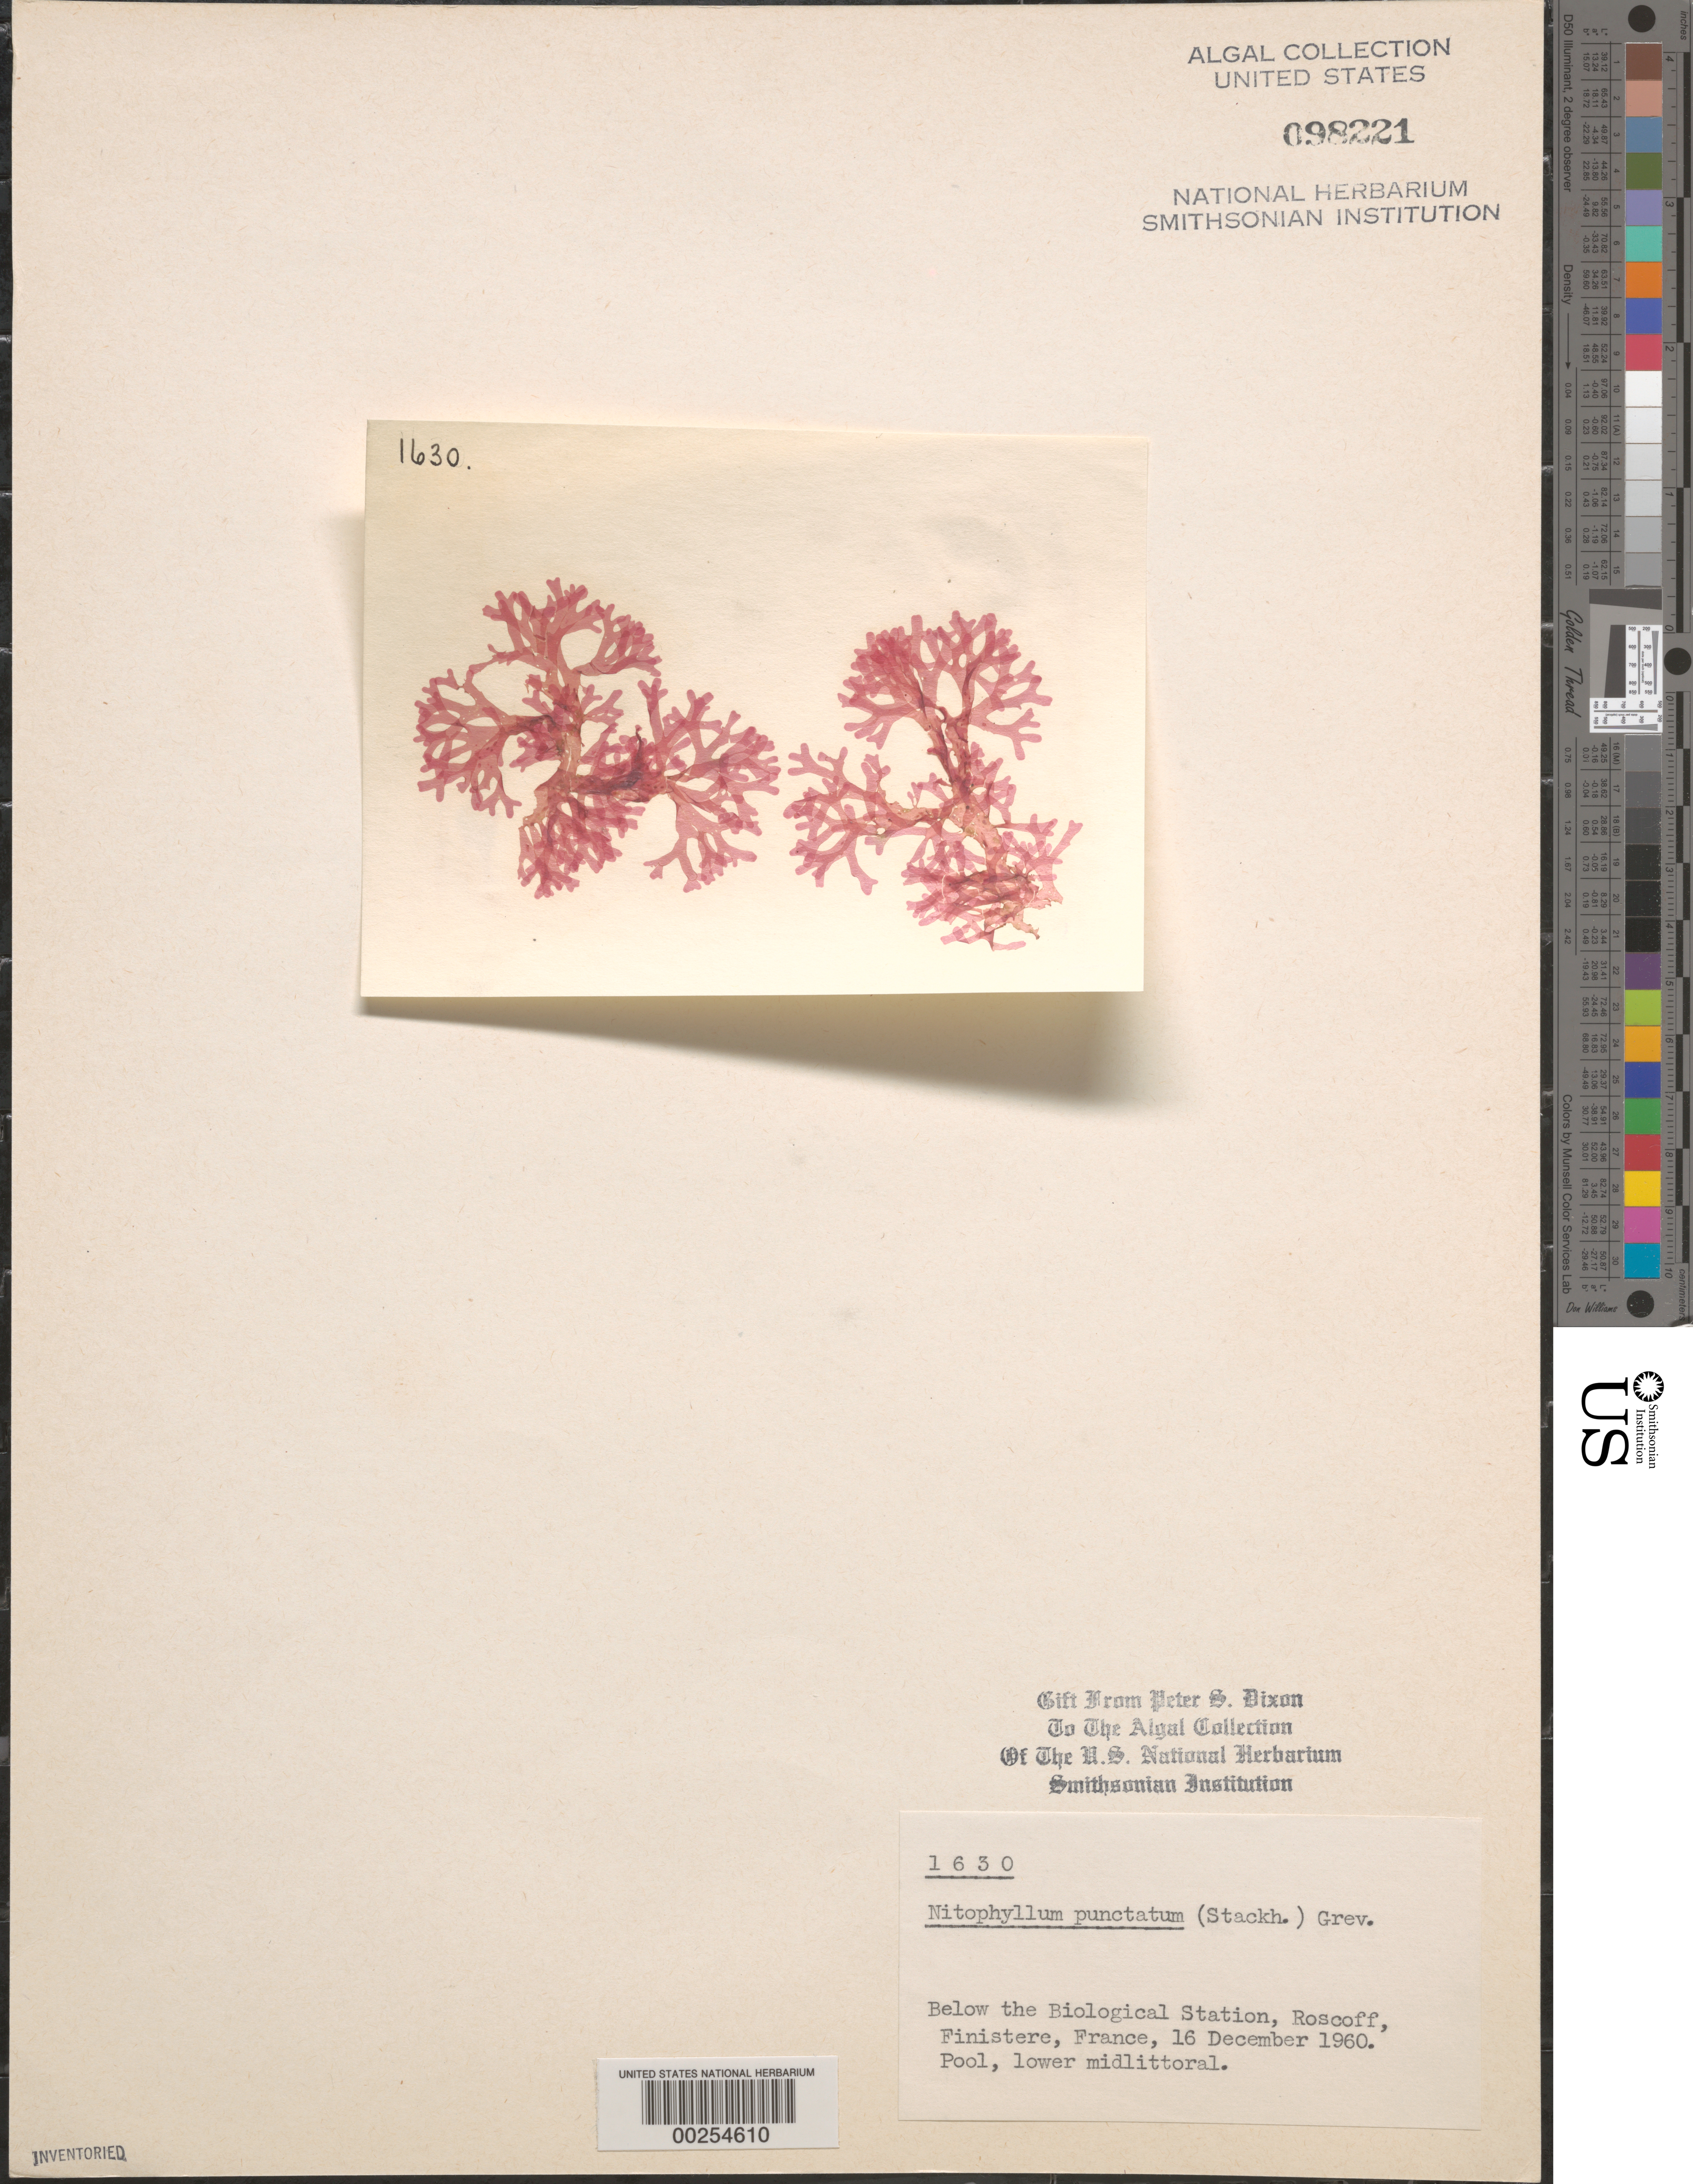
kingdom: Plantae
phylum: Rhodophyta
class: Florideophyceae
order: Ceramiales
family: Delesseriaceae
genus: Nitophyllum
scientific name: Nitophyllum punctatum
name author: (Stackh.) Grev.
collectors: P. S. Dixon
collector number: PSD 1630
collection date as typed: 16 Dec 1960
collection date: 1960-12-16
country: France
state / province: Bretagne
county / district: Finistère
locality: Roscoff, below biological station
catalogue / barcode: US 98221